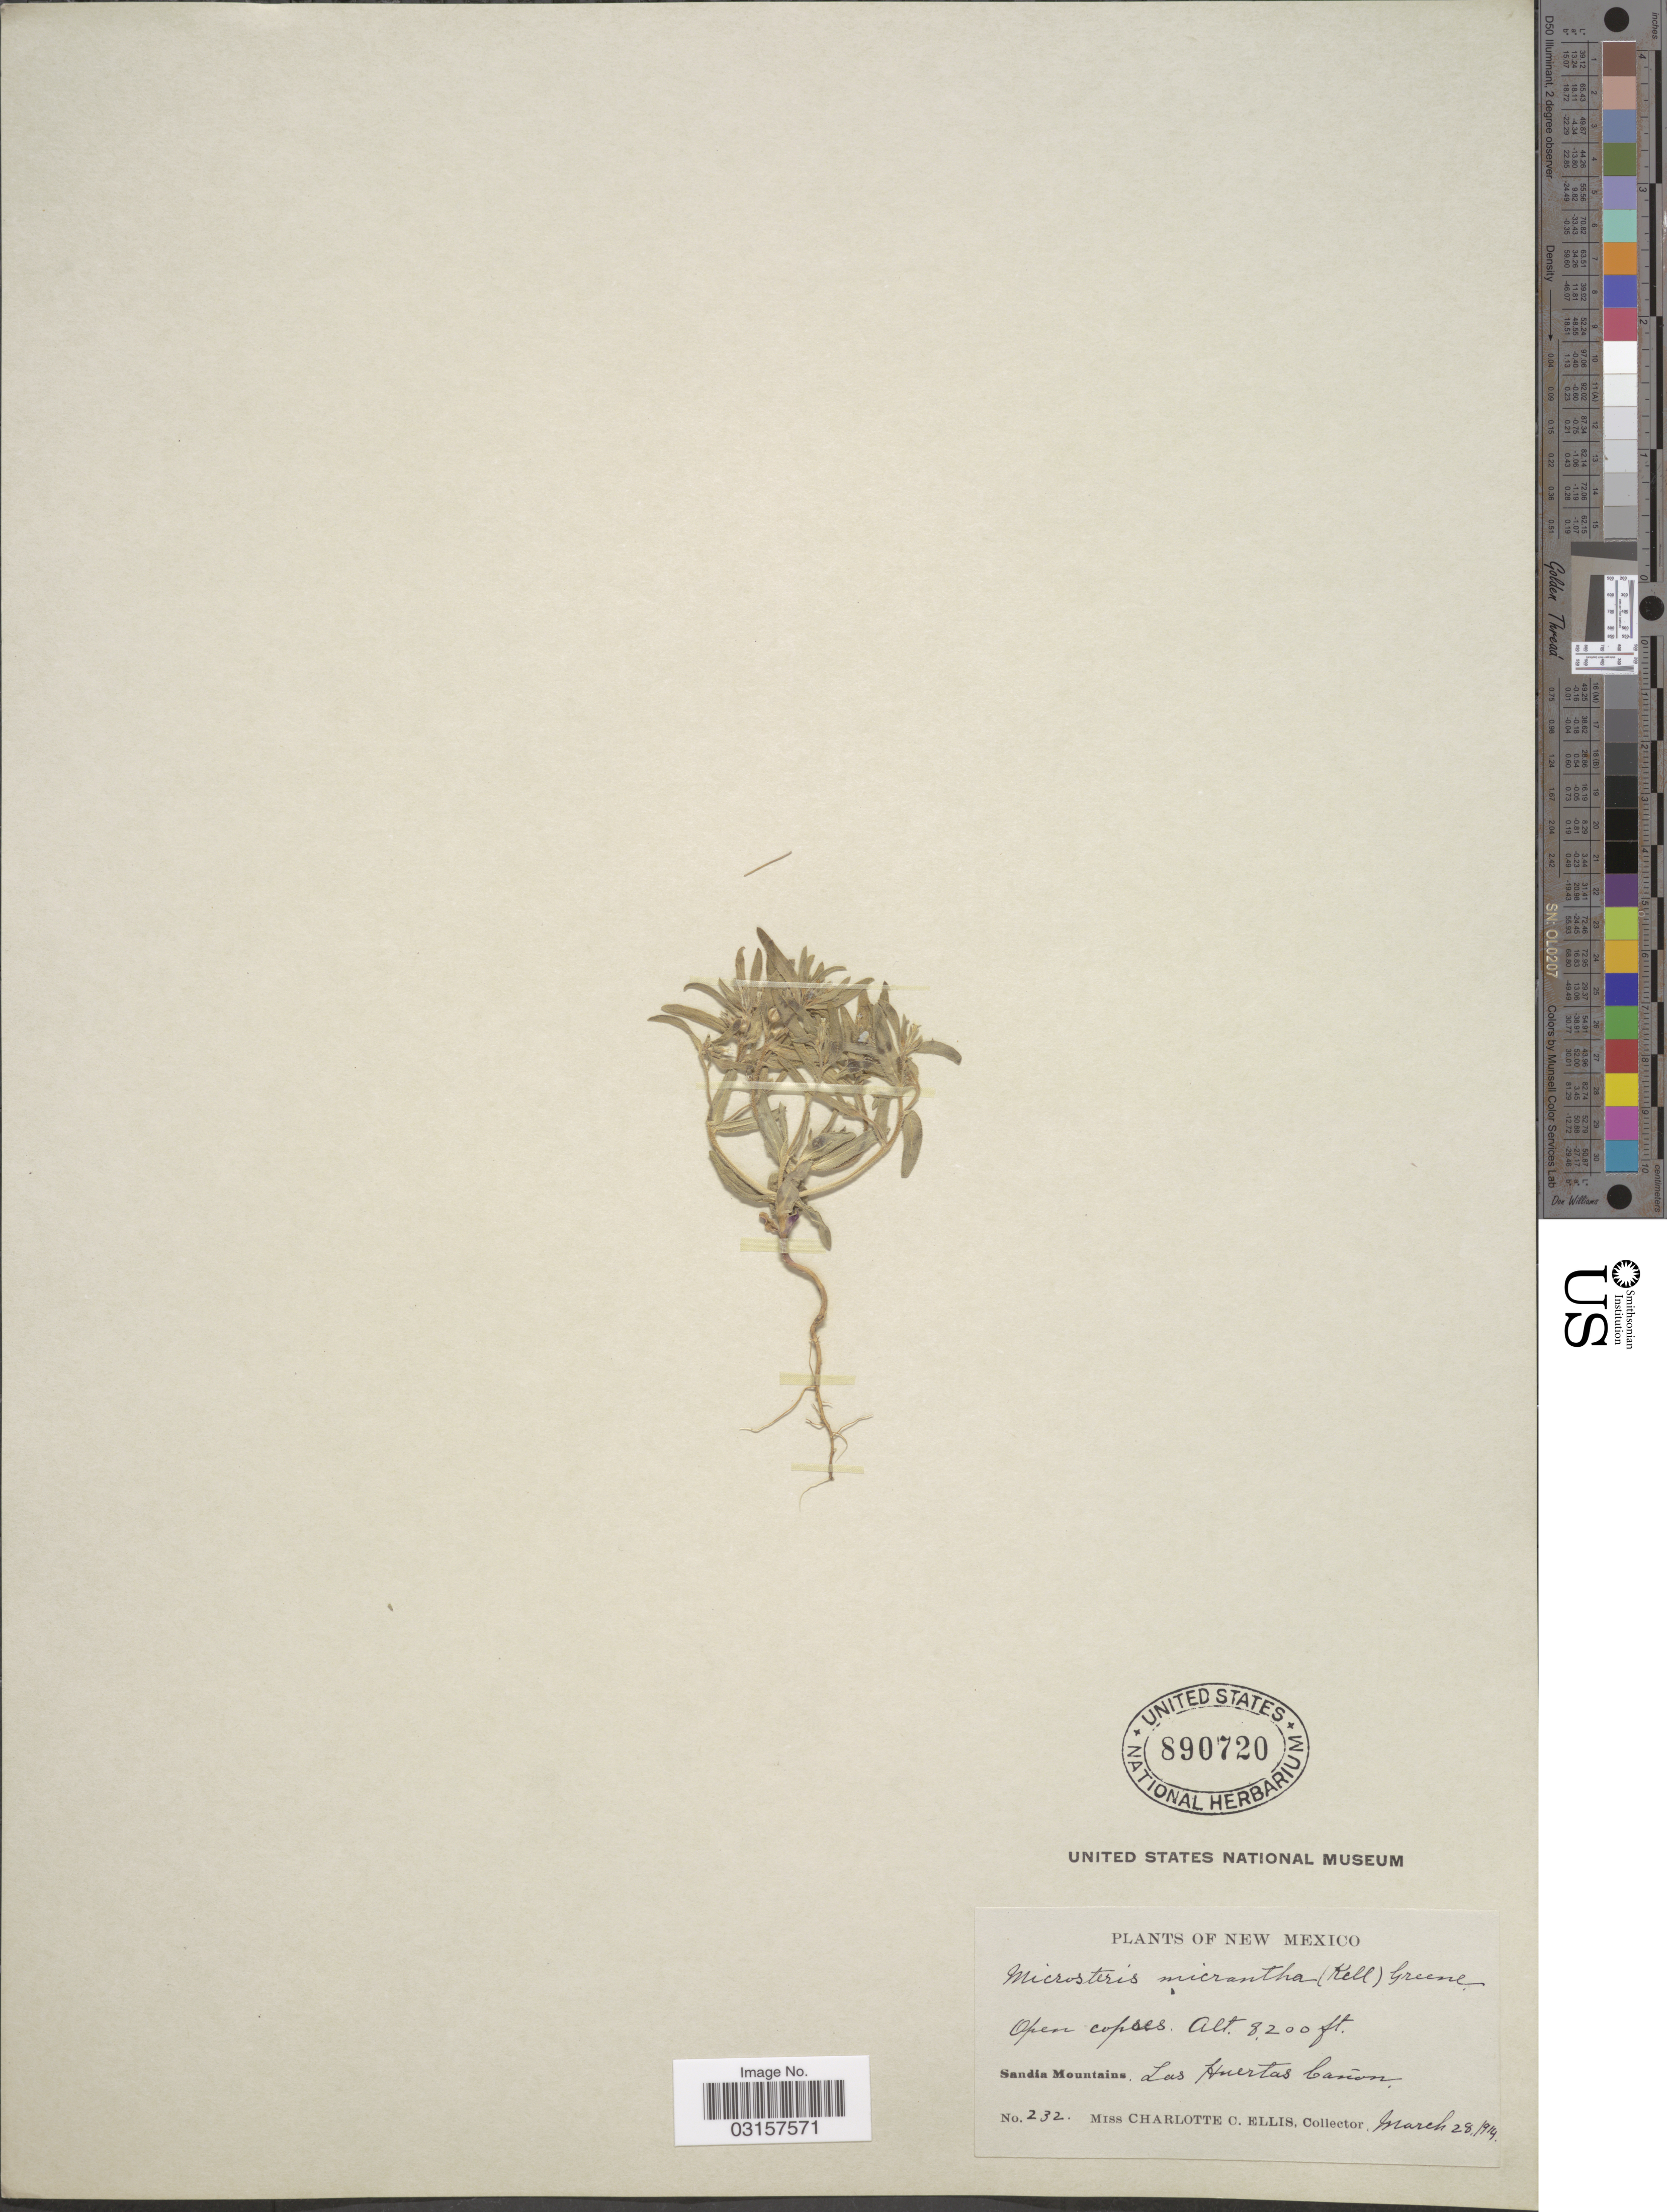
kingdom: Plantae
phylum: Tracheophyta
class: Magnoliopsida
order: Ericales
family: Polemoniaceae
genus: Microsteris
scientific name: Microsteris gracilis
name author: (Hook.) Greene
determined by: (US) Smithsonian Institution - National Museum of Natural History - Department of Botany (UNITED STATES)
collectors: C. C. Ellis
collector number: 232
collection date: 1914-03-28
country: United States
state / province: New Mexico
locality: Sandia Mountains. Las Huertas Cañon.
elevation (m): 2499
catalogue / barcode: US 890720